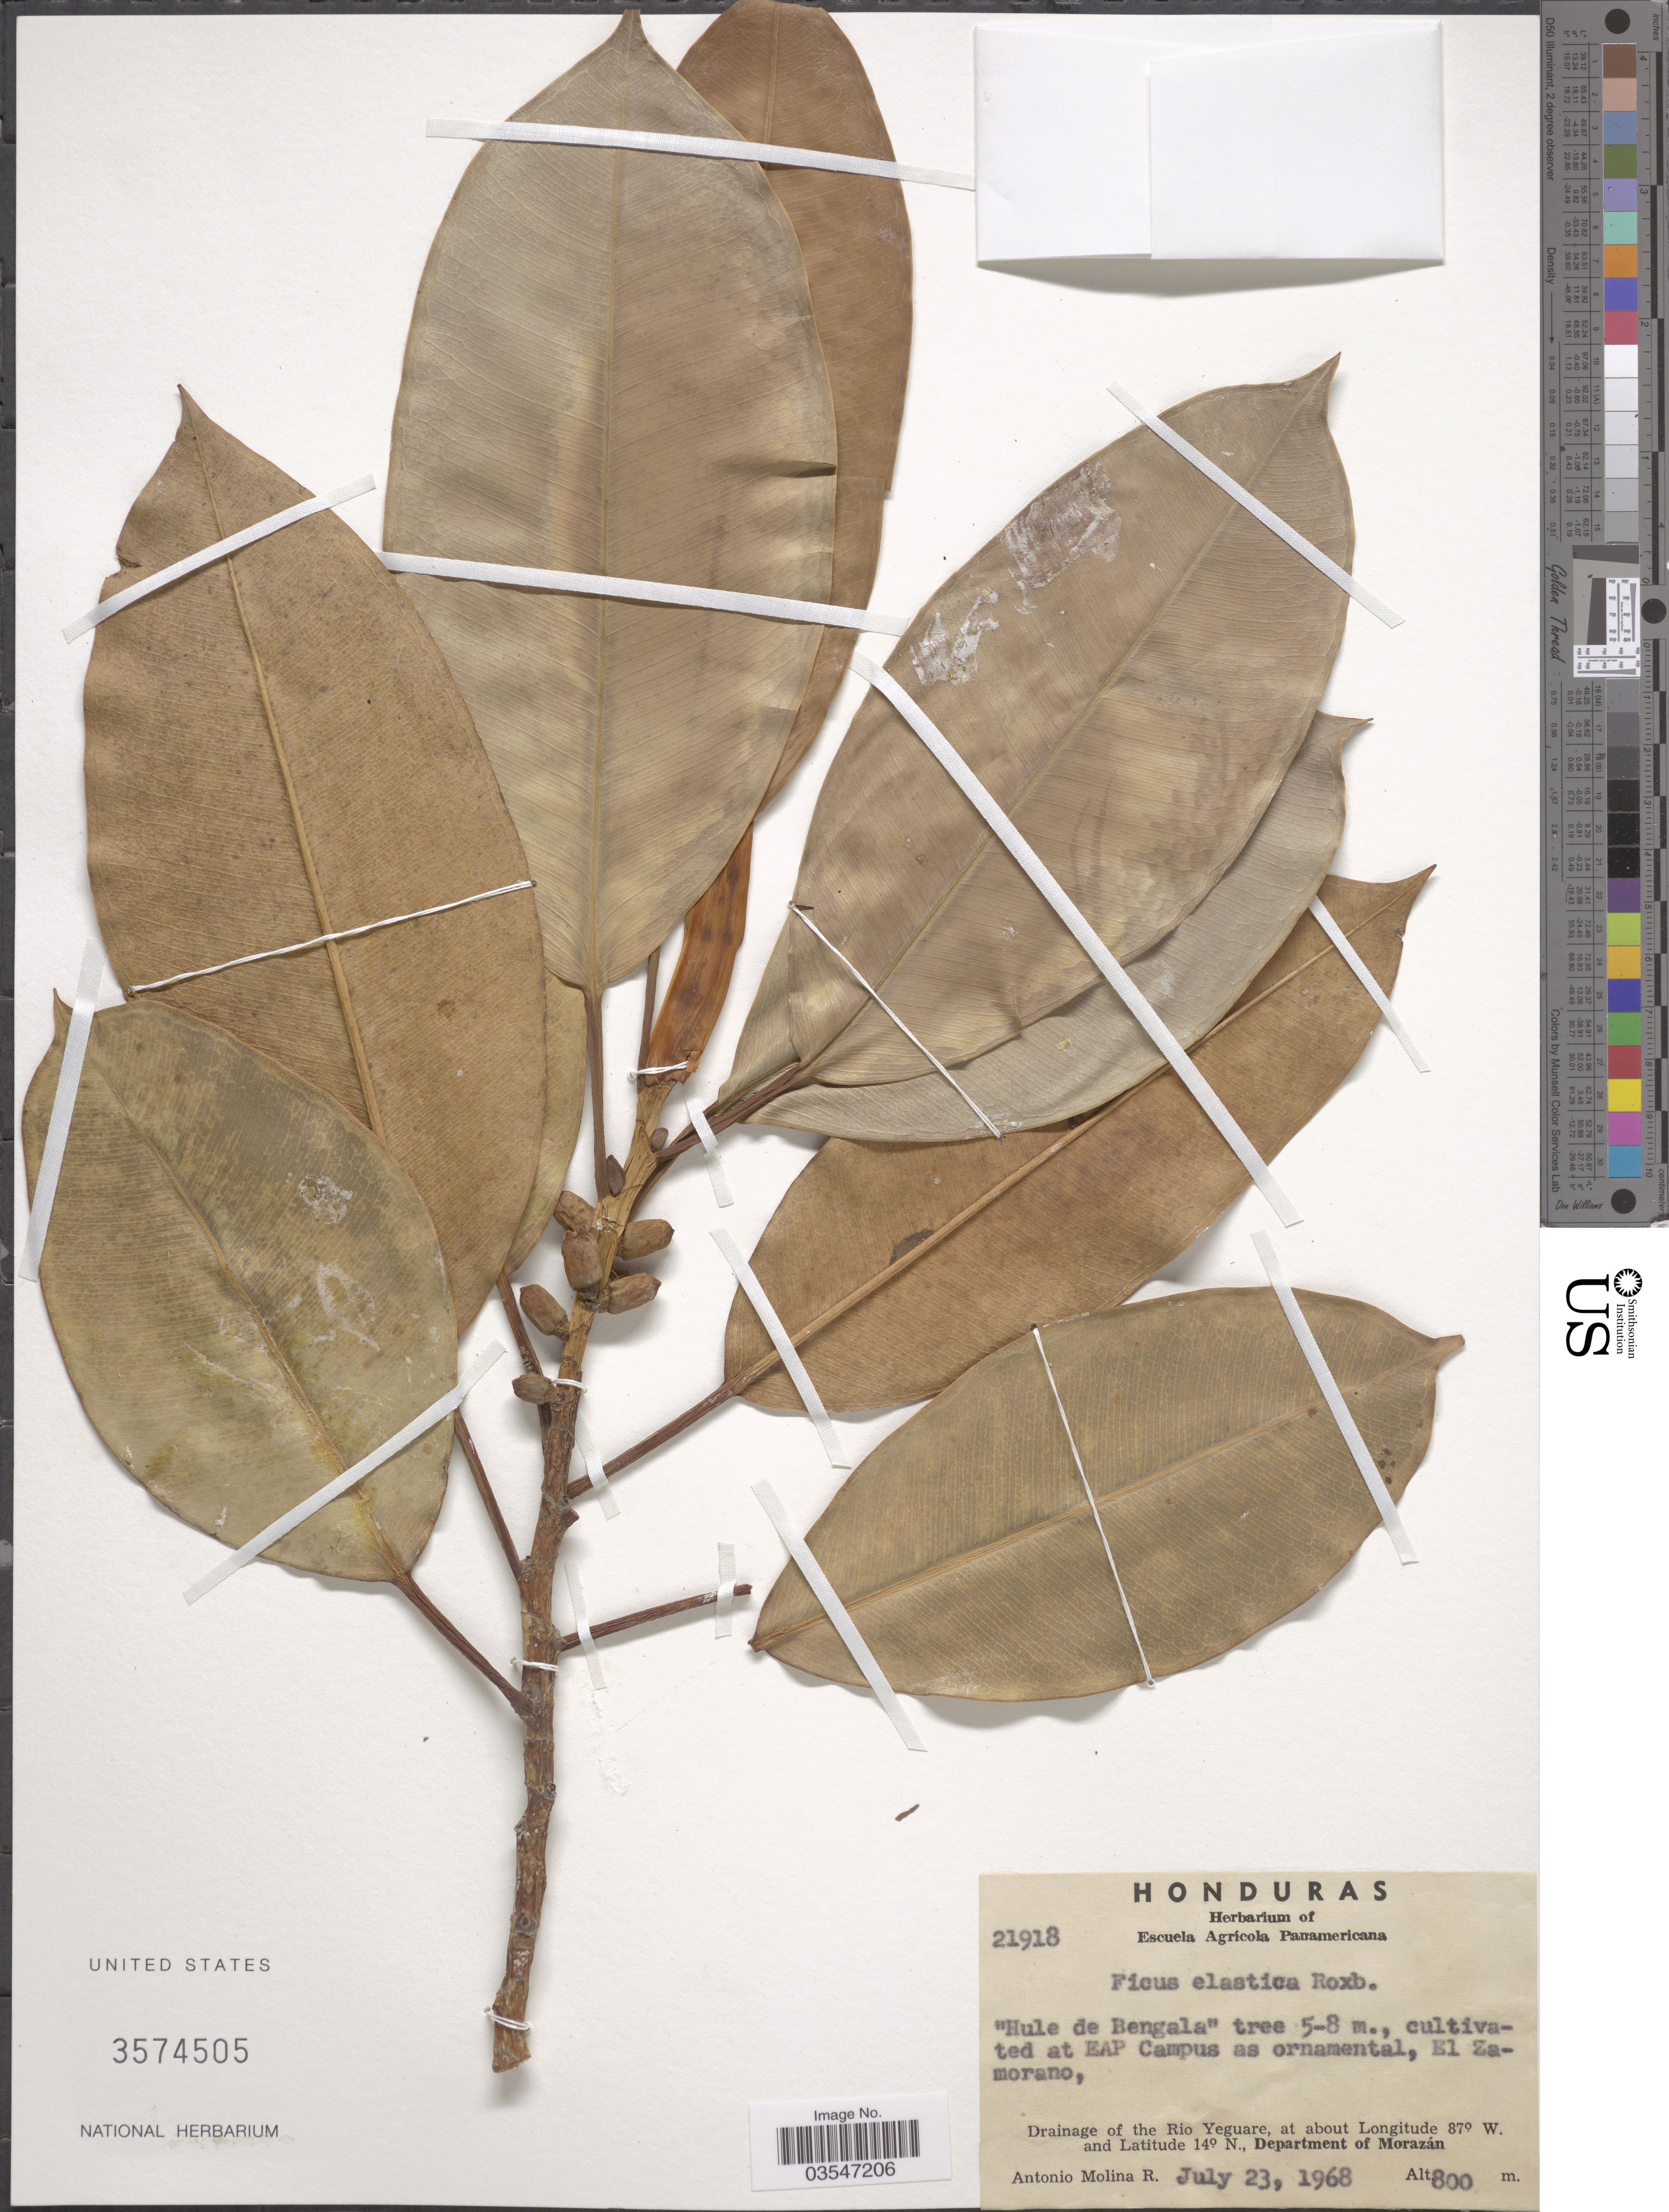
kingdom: Plantae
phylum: Tracheophyta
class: Magnoliopsida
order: Rosales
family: Moraceae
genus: Ficus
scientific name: Ficus elastica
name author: Roxb.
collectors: A. Molina R.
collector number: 21918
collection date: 1968-07-23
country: Honduras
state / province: Fco. Morazán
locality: EAP Campus as ornamental, El Zamorano, Drainage of the Rio Yeguare, Department of Morazán.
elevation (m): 800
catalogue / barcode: US 3574505